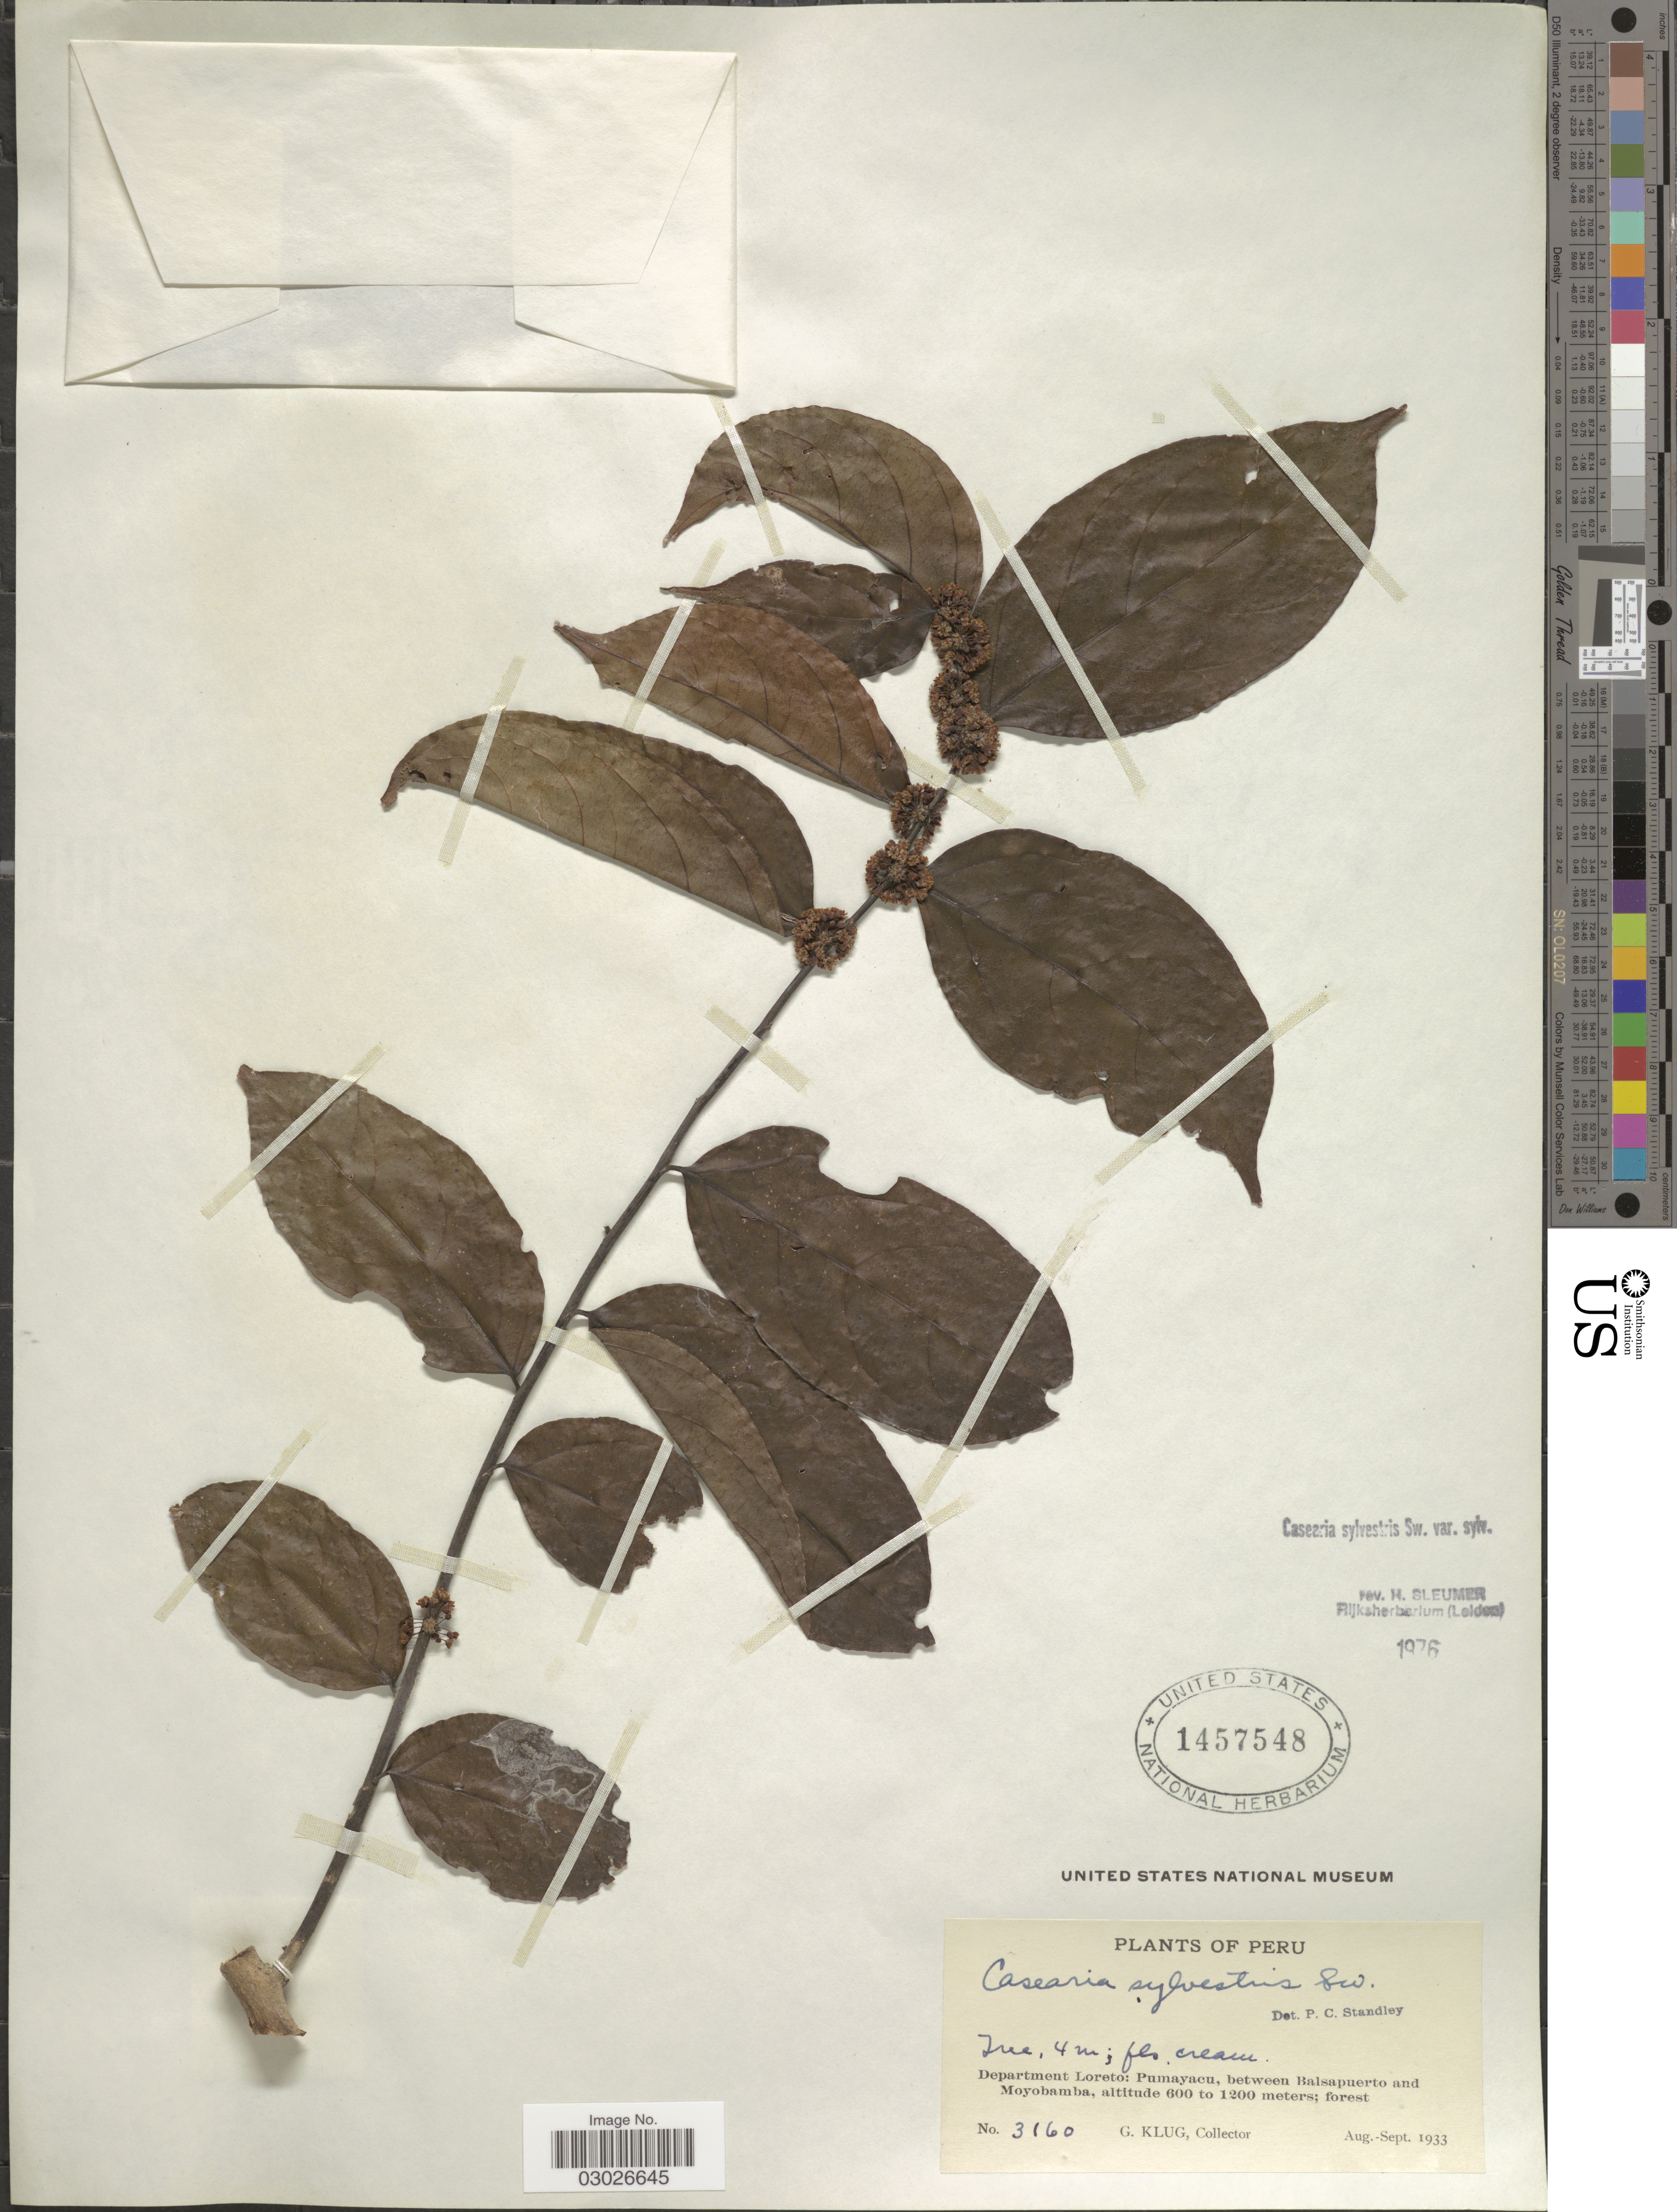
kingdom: Plantae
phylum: Tracheophyta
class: Magnoliopsida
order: Malpighiales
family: Salicaceae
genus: Casearia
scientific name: Casearia sylvestris var. sylvestris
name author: Sw.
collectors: G. Klug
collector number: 3160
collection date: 1933-08/1933-09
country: Peru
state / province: Loreto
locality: Department Loreto: Pumayacu, between Balsapuerto and Moyobamba.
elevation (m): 600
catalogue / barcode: US 1457548